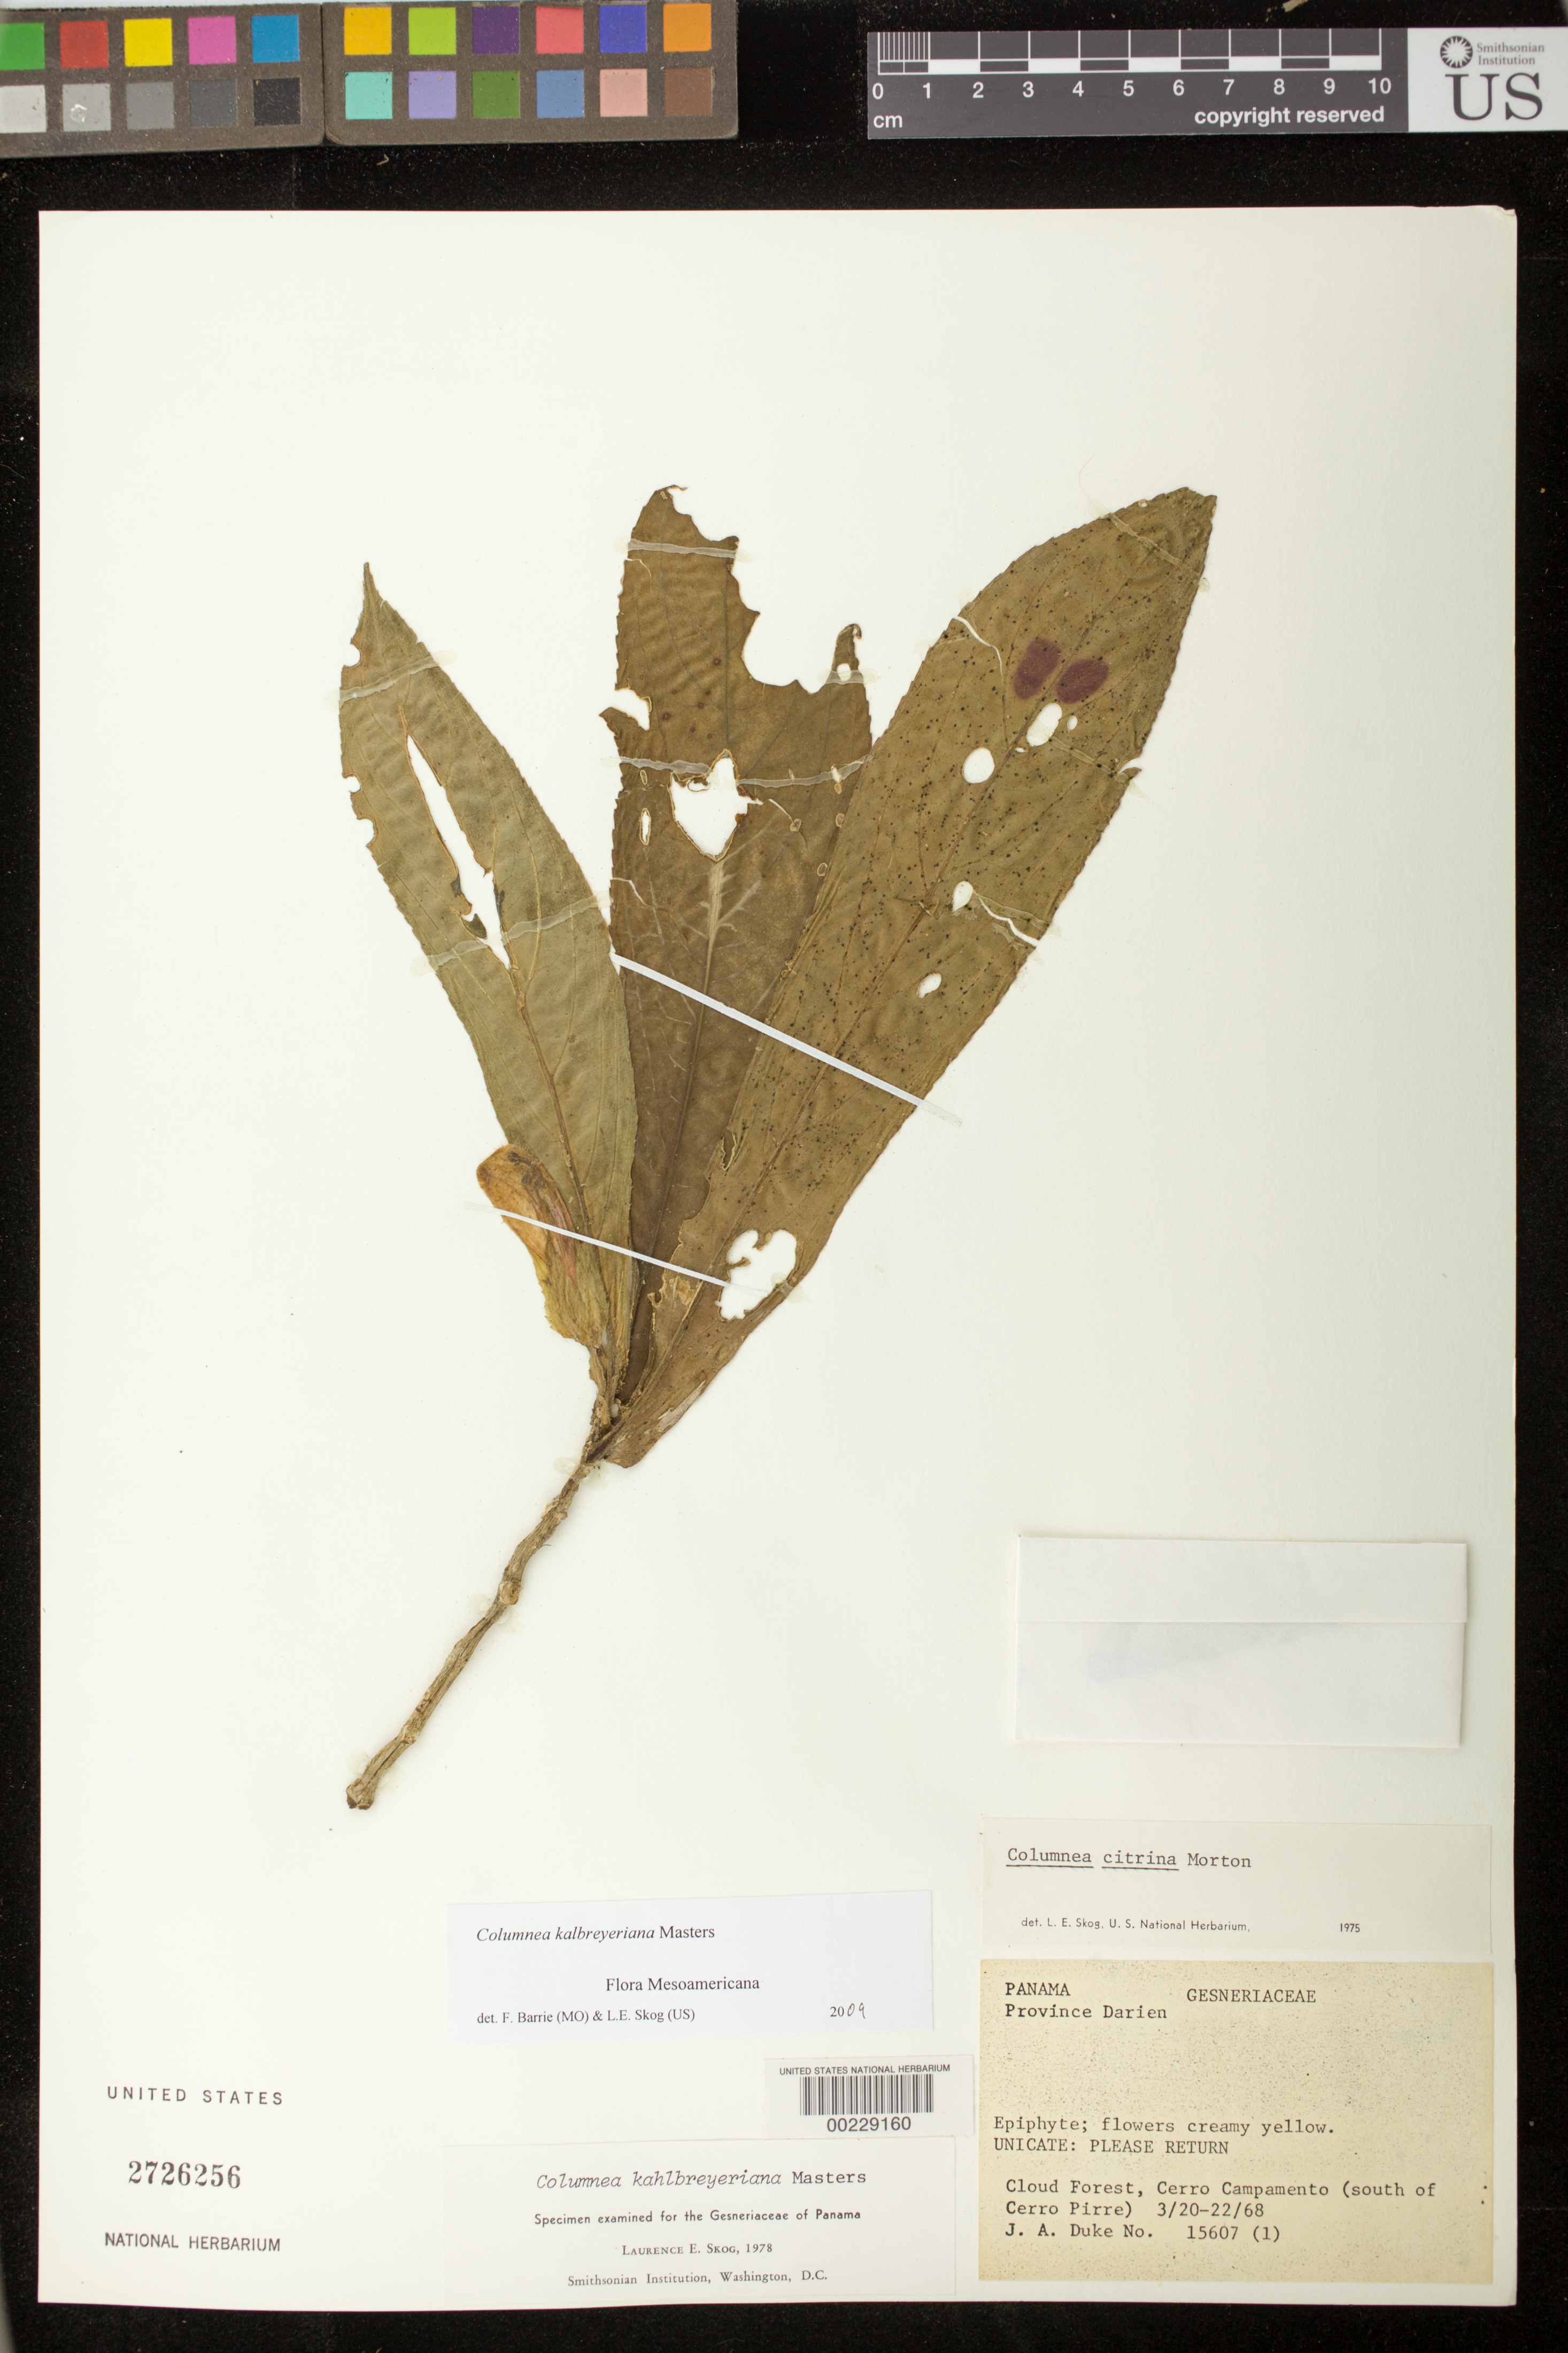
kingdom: Plantae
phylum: Tracheophyta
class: Magnoliopsida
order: Lamiales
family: Gesneriaceae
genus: Columnea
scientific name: Columnea kalbreyeriana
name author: Mast.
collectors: J. A. Duke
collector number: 15607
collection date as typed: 20-22 Mar 1968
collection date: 1968-03-20/1968-03-22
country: Panama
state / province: Darién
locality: Cerro Campamento (S of Cerro Pirre)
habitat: Cloud forest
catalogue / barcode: US 2726256